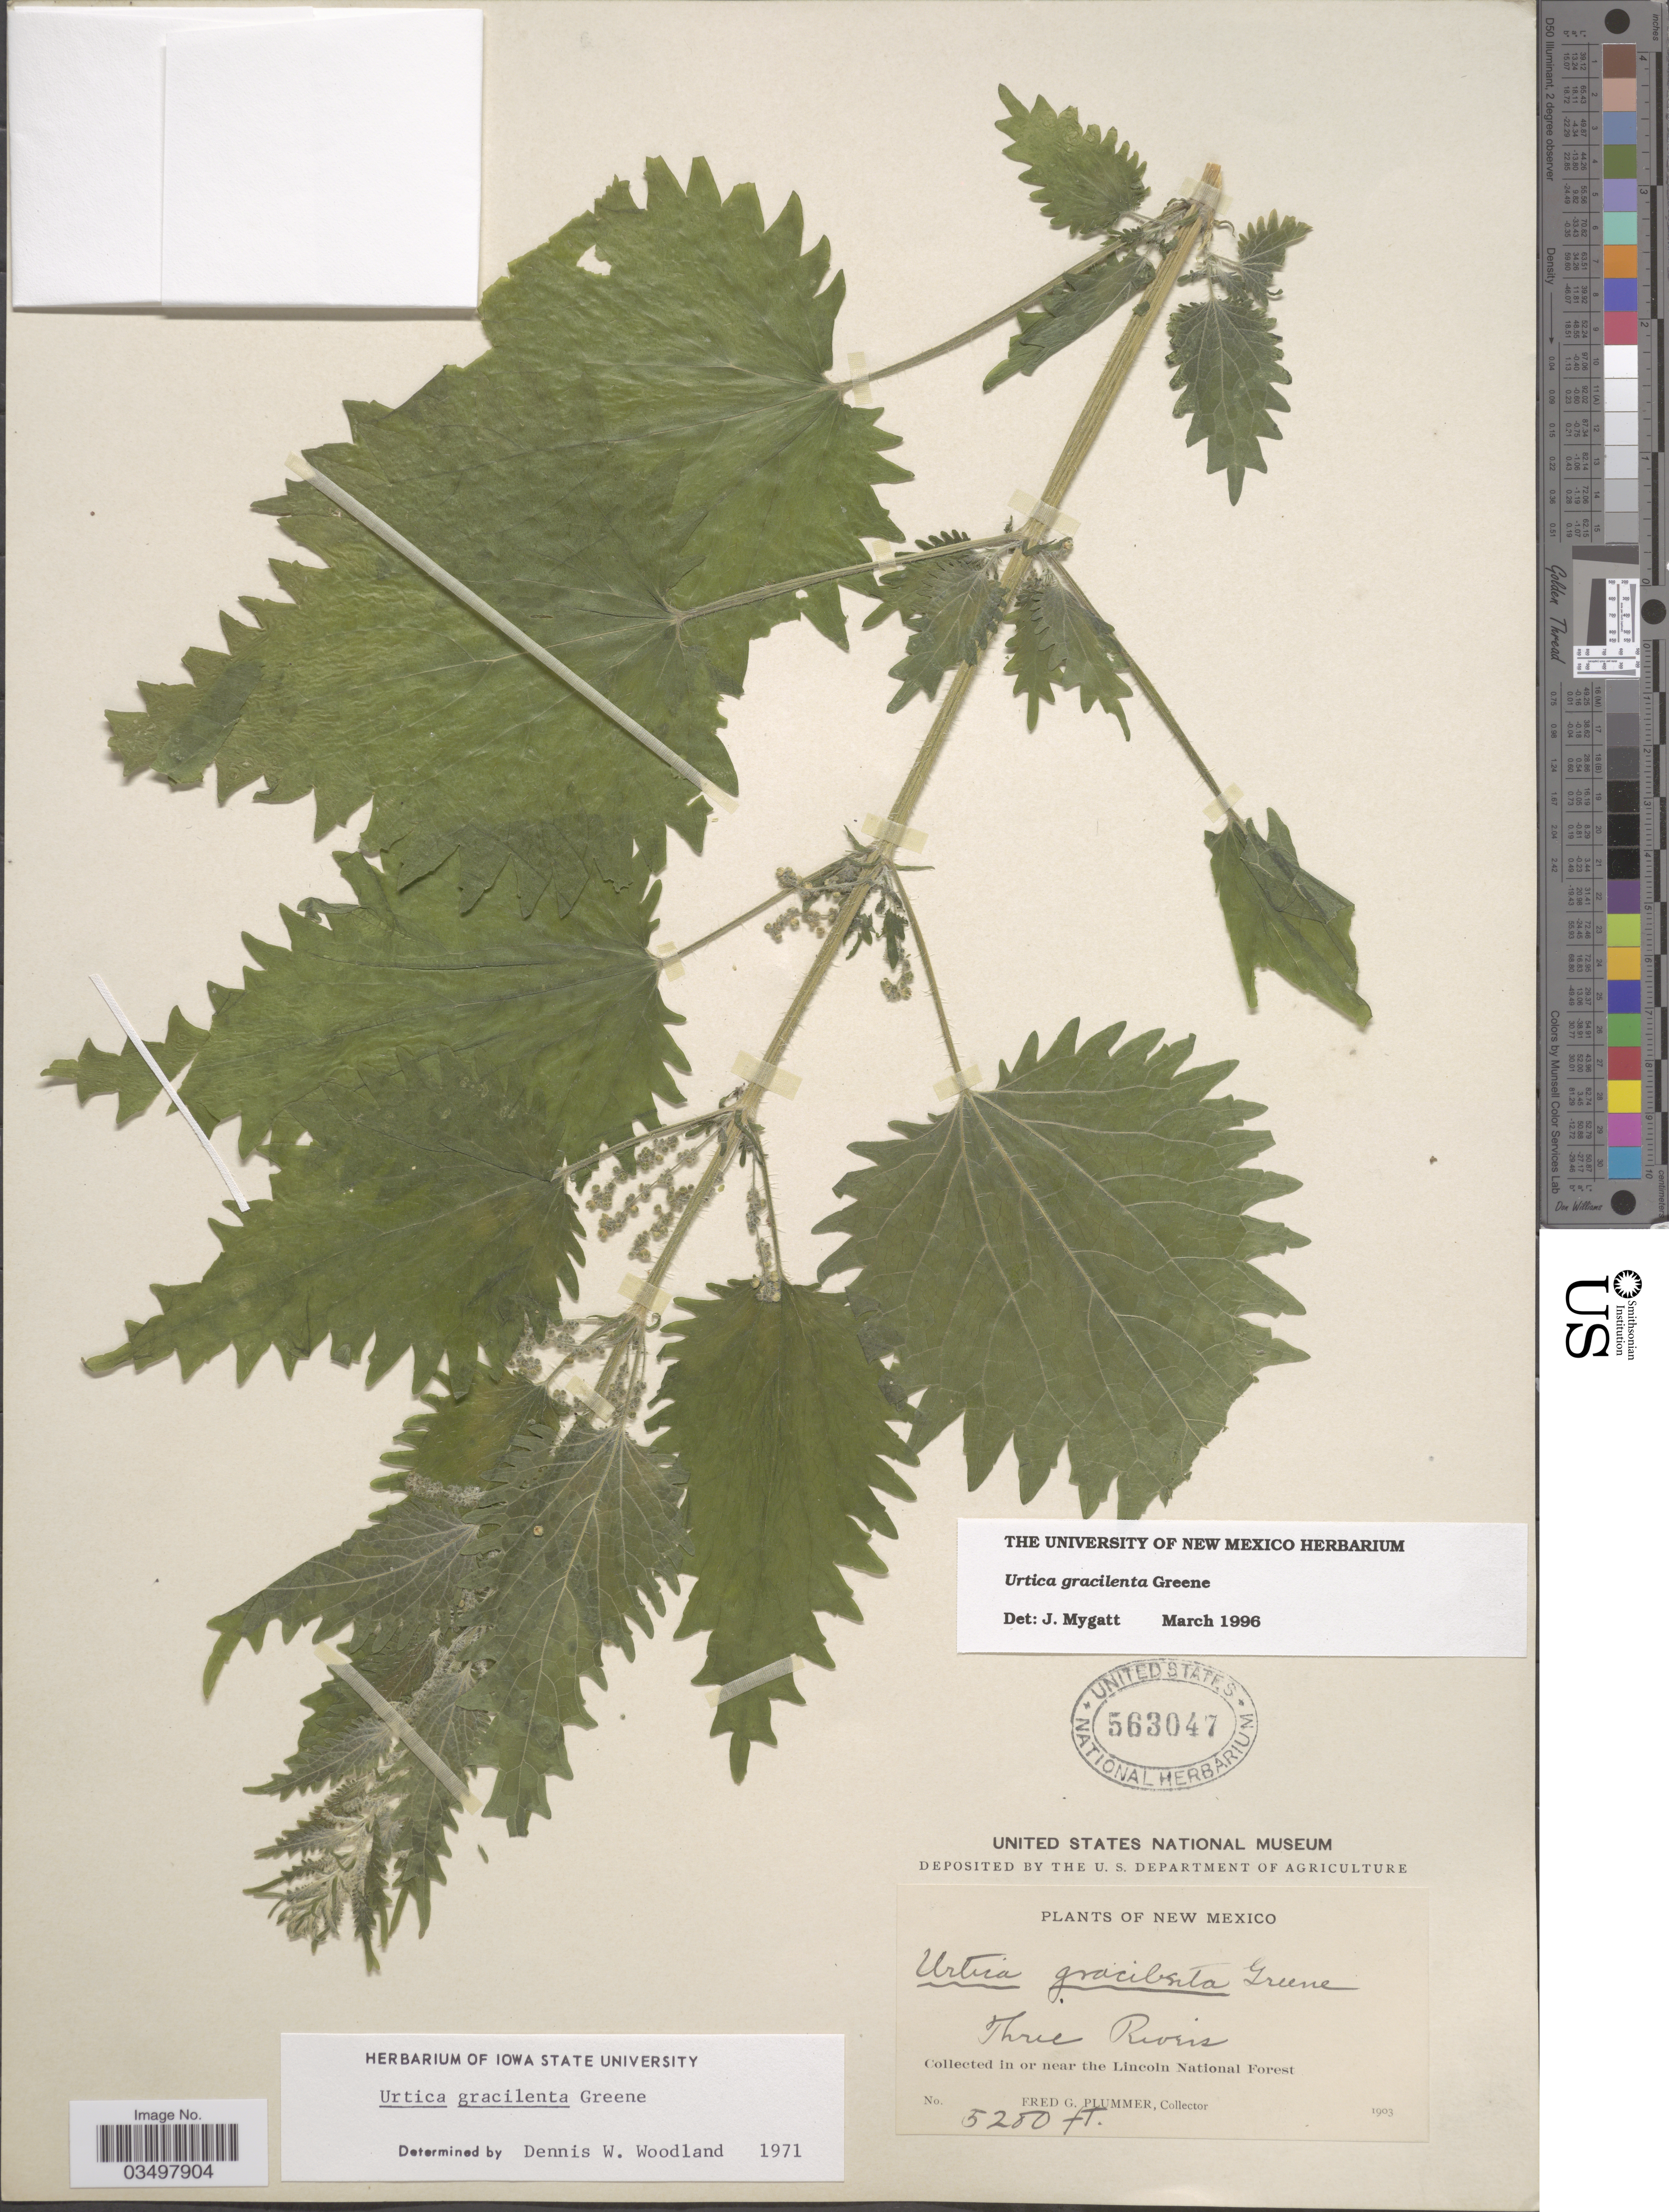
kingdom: Plantae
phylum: Tracheophyta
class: Magnoliopsida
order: Rosales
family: Urticaceae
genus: Urtica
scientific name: Urtica gracilenta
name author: Greene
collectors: F. Plummer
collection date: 1903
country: United States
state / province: New Mexico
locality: Three Rivers. In or near the Lincoln National Forest.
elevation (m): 1609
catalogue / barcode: US 563047